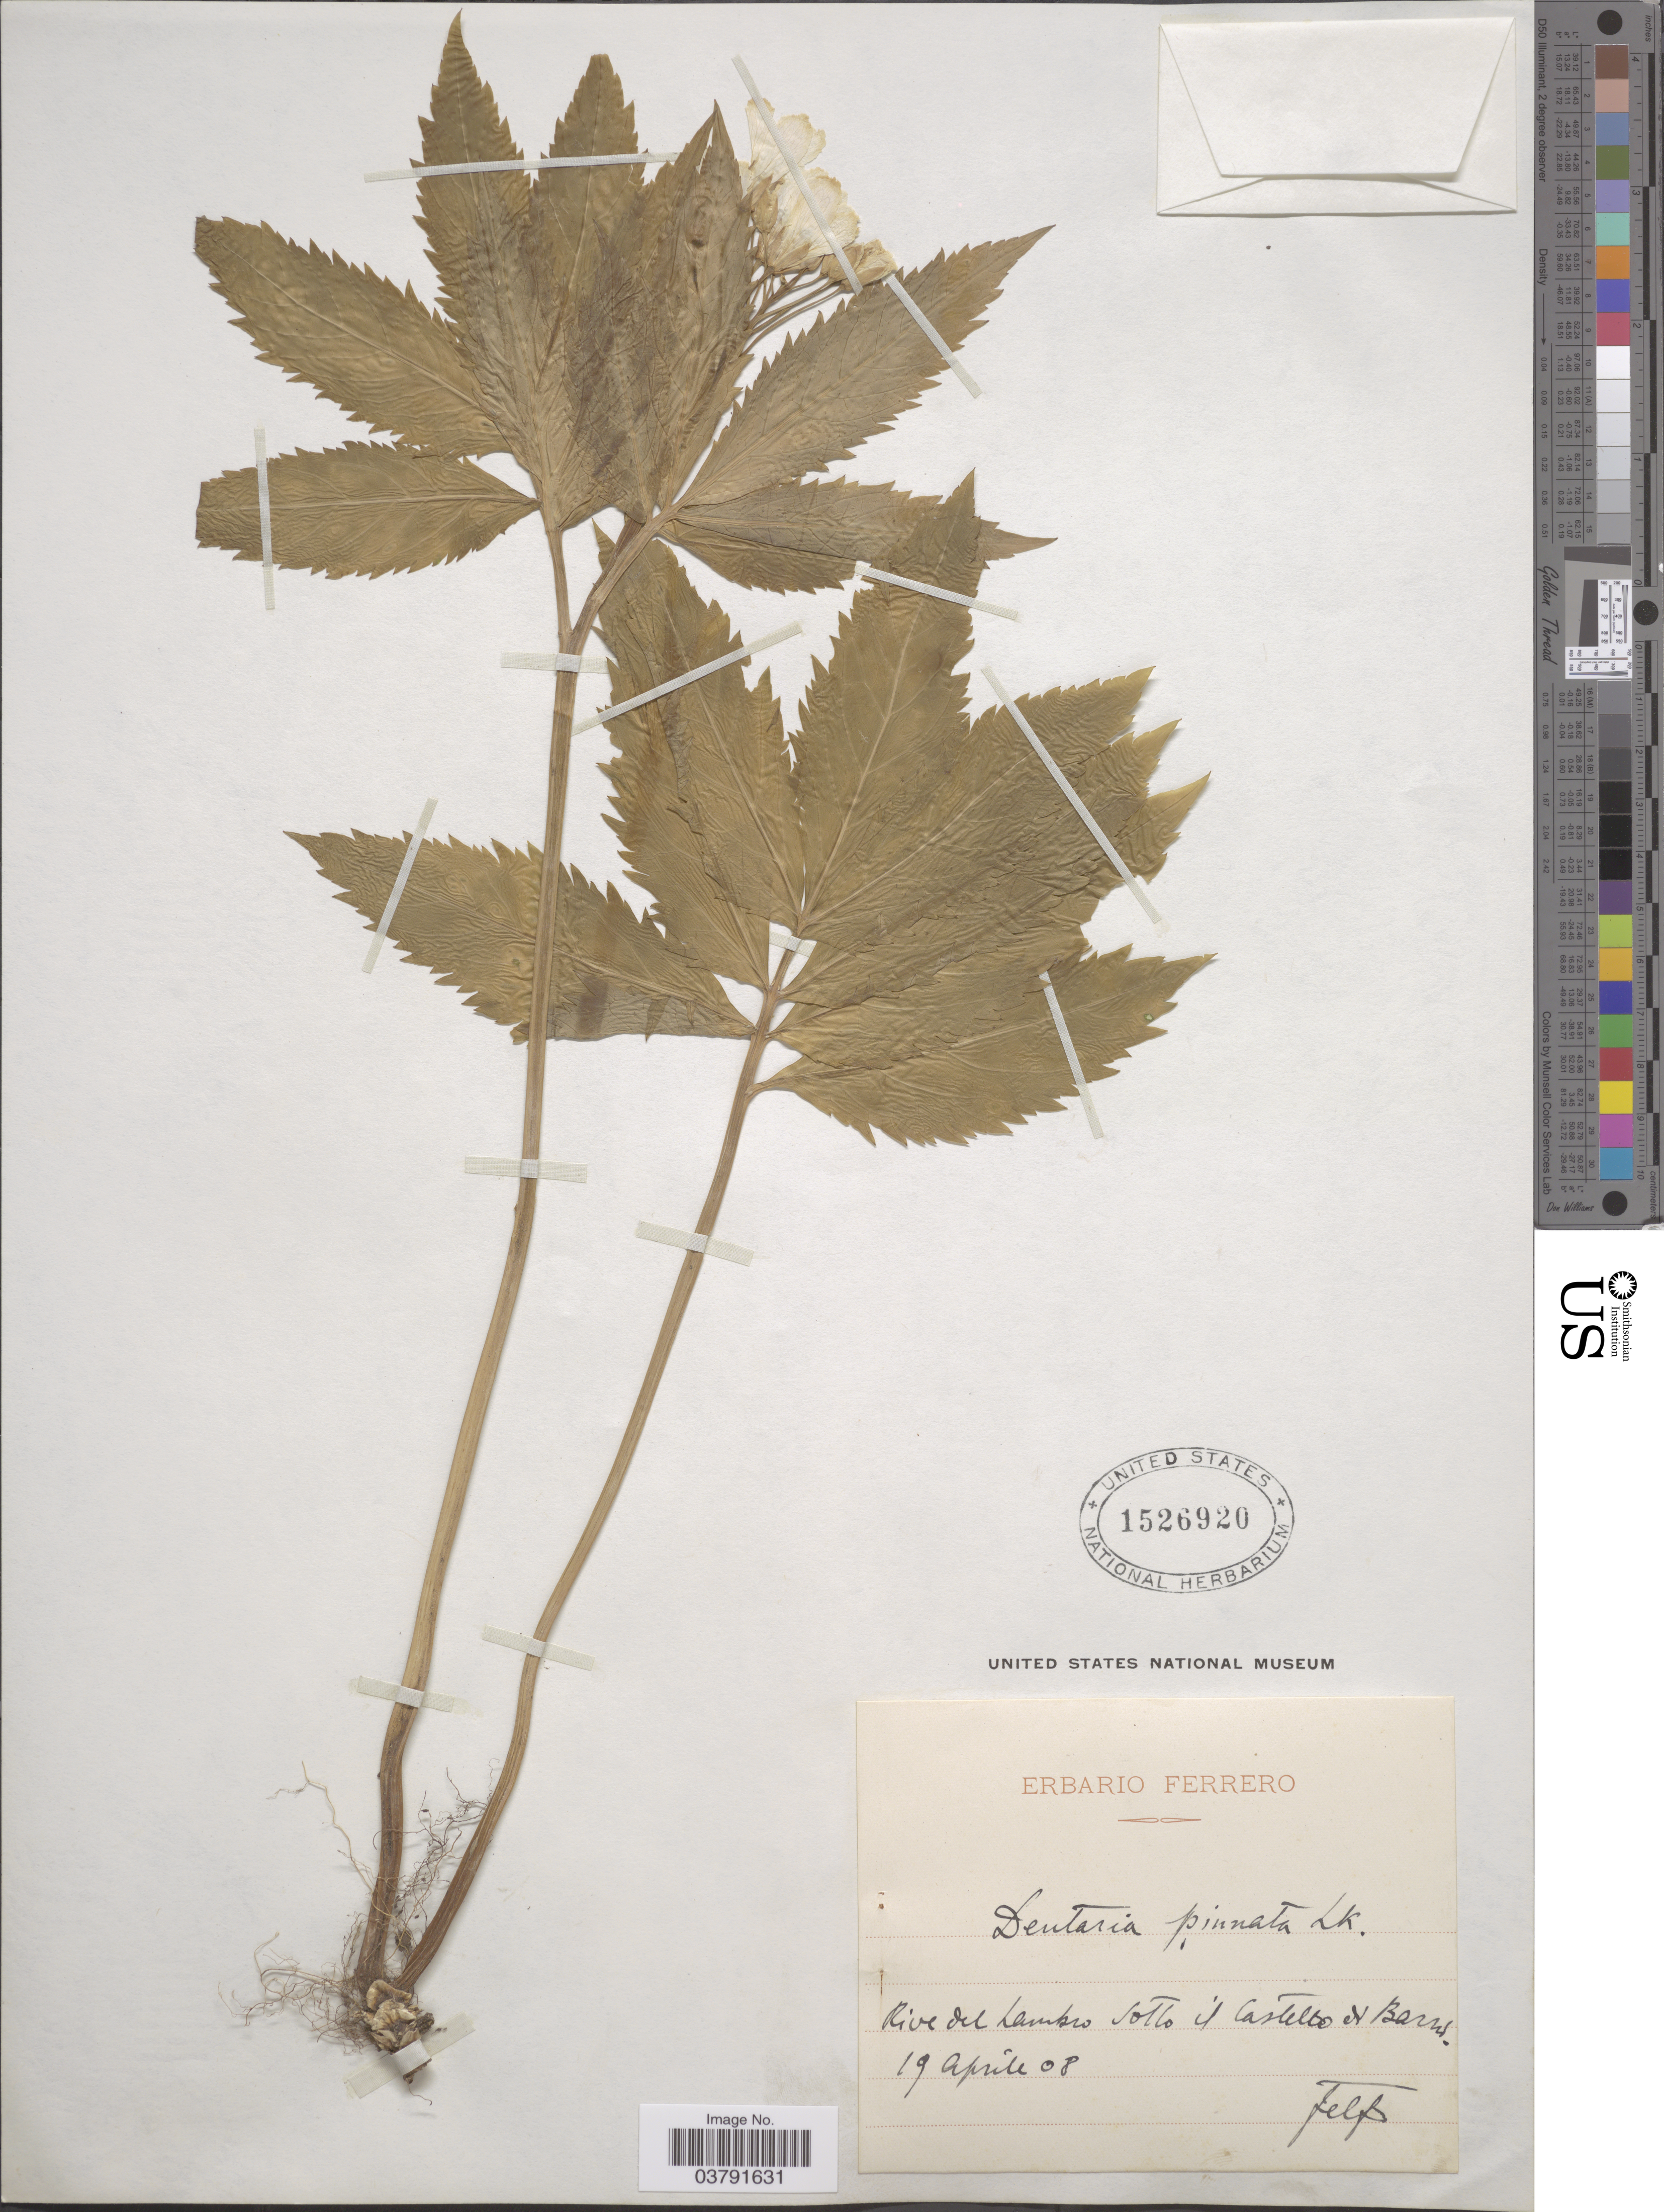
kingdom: Plantae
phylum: Tracheophyta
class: Magnoliopsida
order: Brassicales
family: Brassicaceae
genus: Dentaria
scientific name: Dentaria pinnata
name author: Lam.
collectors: F. Ferrero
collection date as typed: Transcribed d/m/y: 19/4/8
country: Italy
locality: Rive del Lambro Sollo il Castello es Barrow. [interpreted]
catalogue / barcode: US 1526920